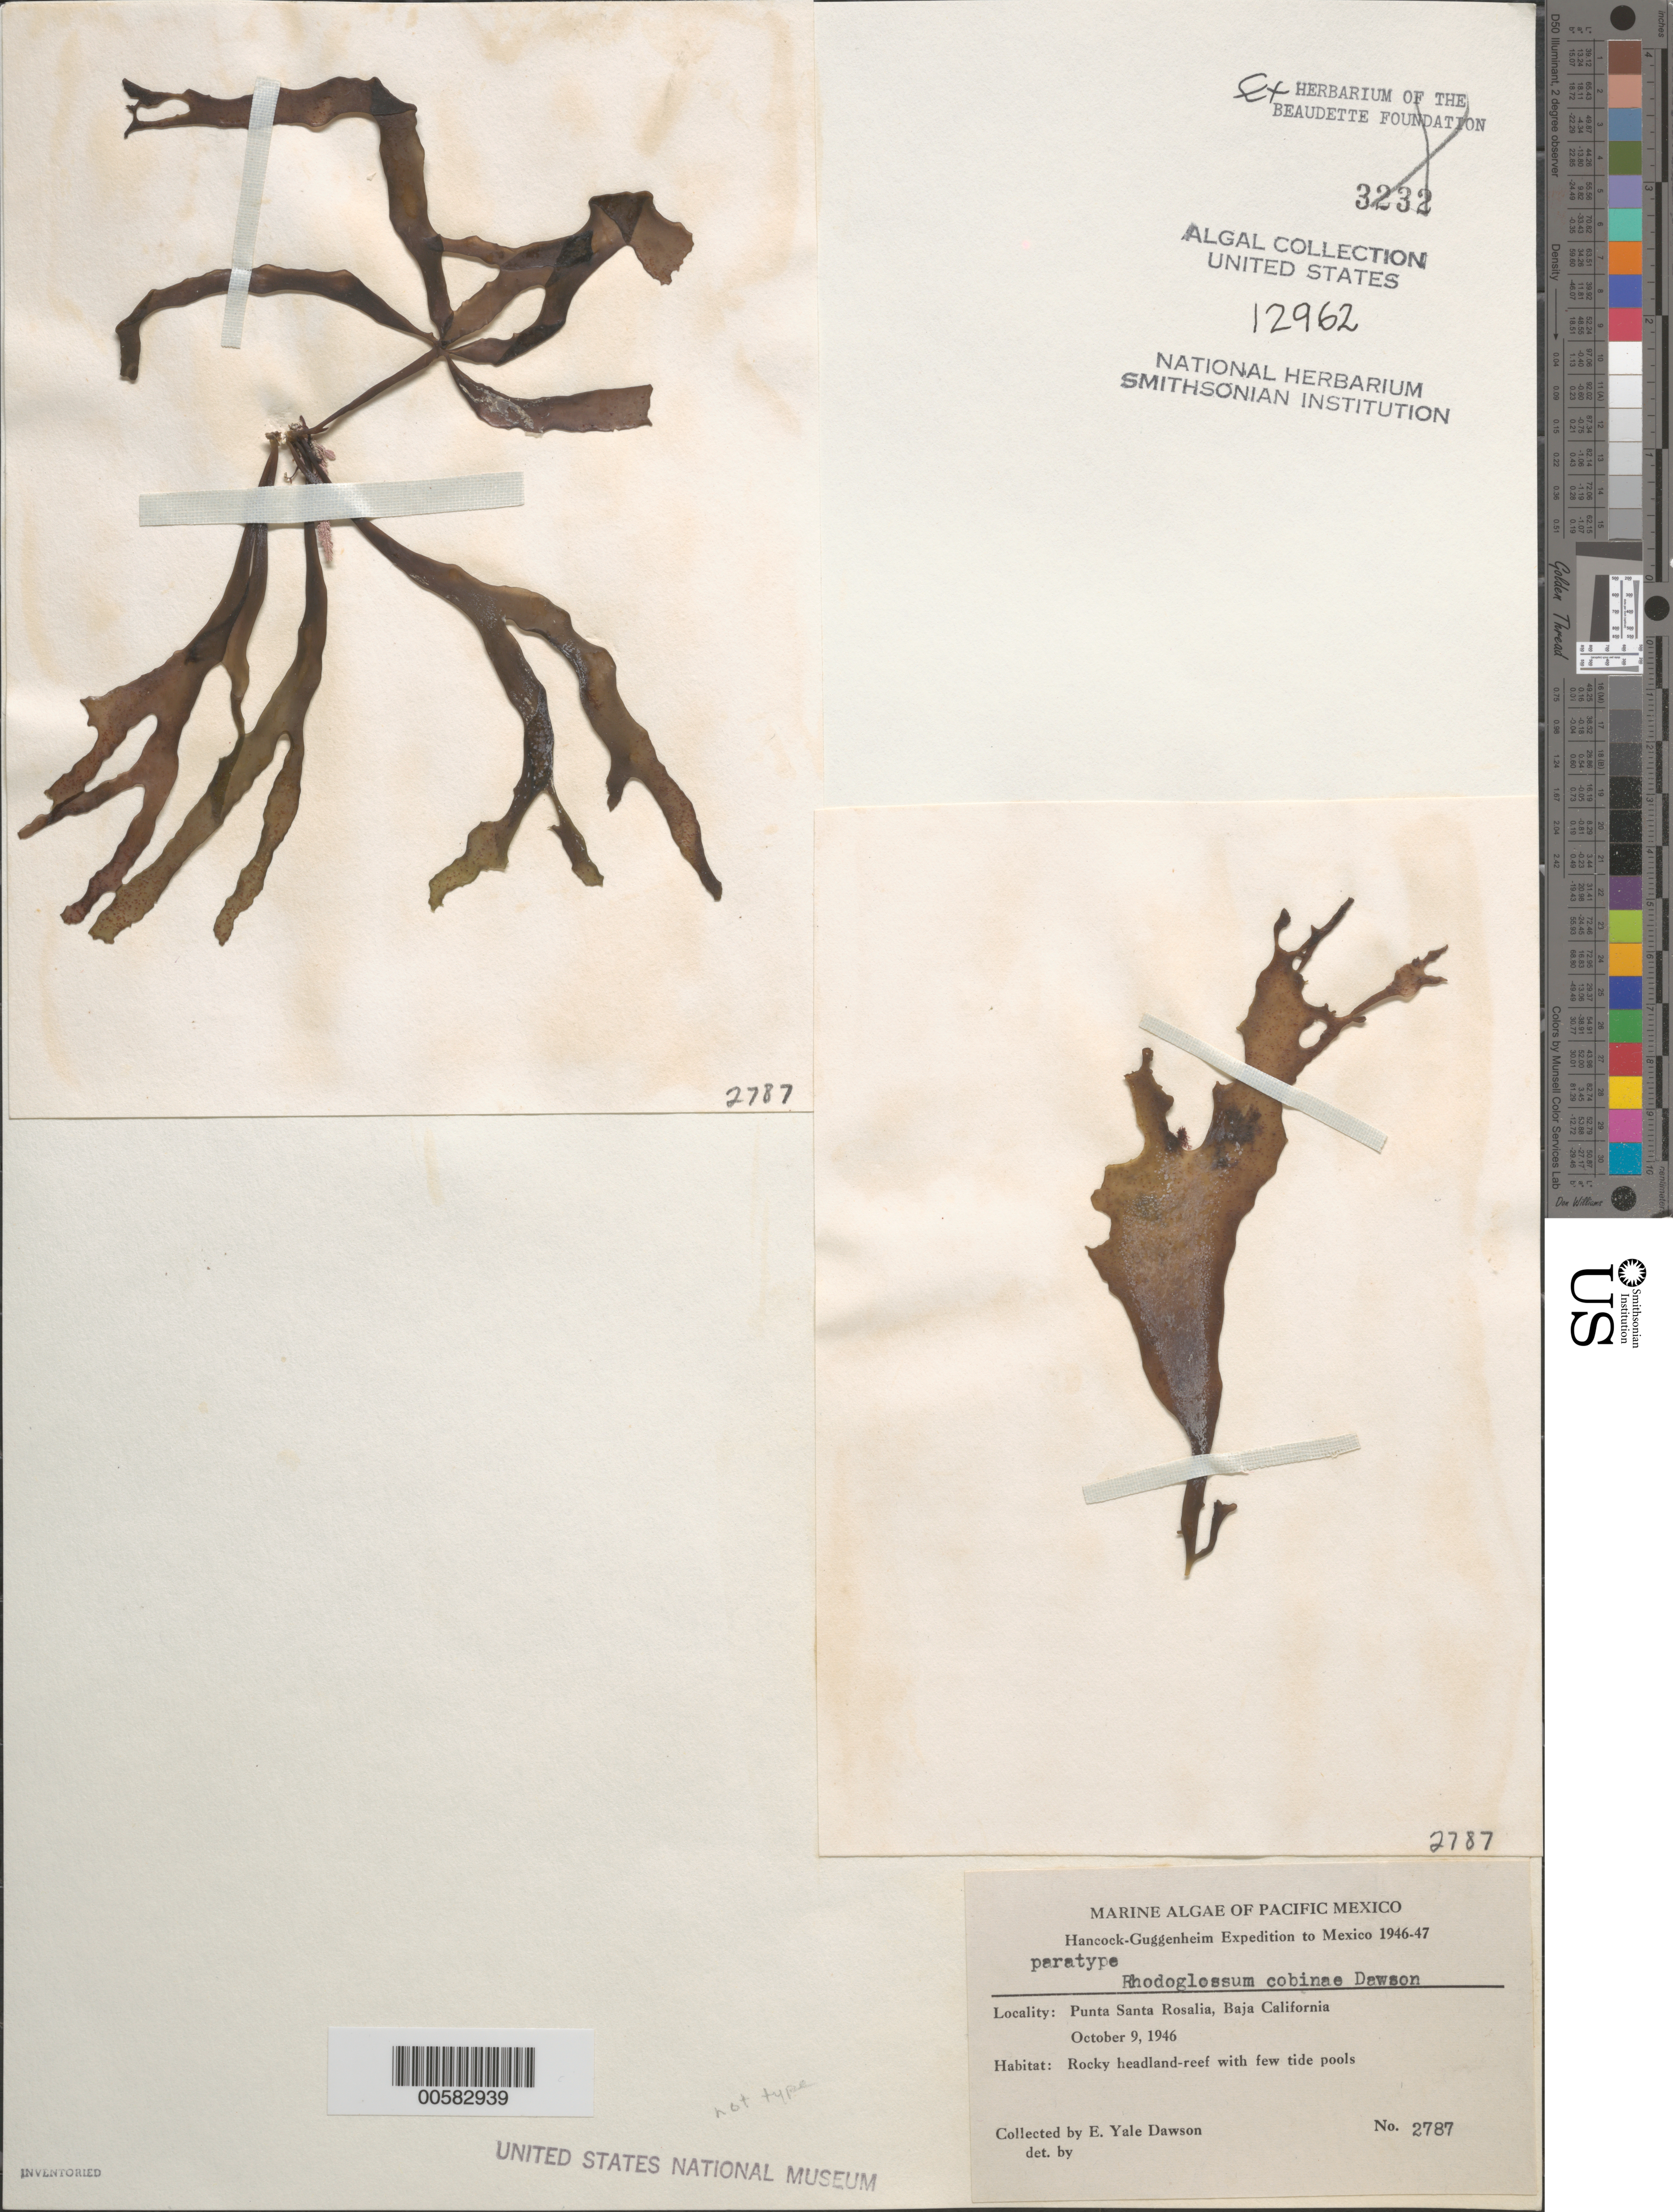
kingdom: Plantae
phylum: Rhodophyta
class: Florideophyceae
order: Gigartinales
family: Gigartinaceae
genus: Mazzaella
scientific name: Mazzaella cobinae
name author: (E.Y. Dawson) Fredericq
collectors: E. Y. Dawson & D. Fork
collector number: EYD 2787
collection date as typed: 09 Oct 1946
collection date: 1946-10-09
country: Mexico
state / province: Baja California Sur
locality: Punta Santa Rosalia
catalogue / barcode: US 12962